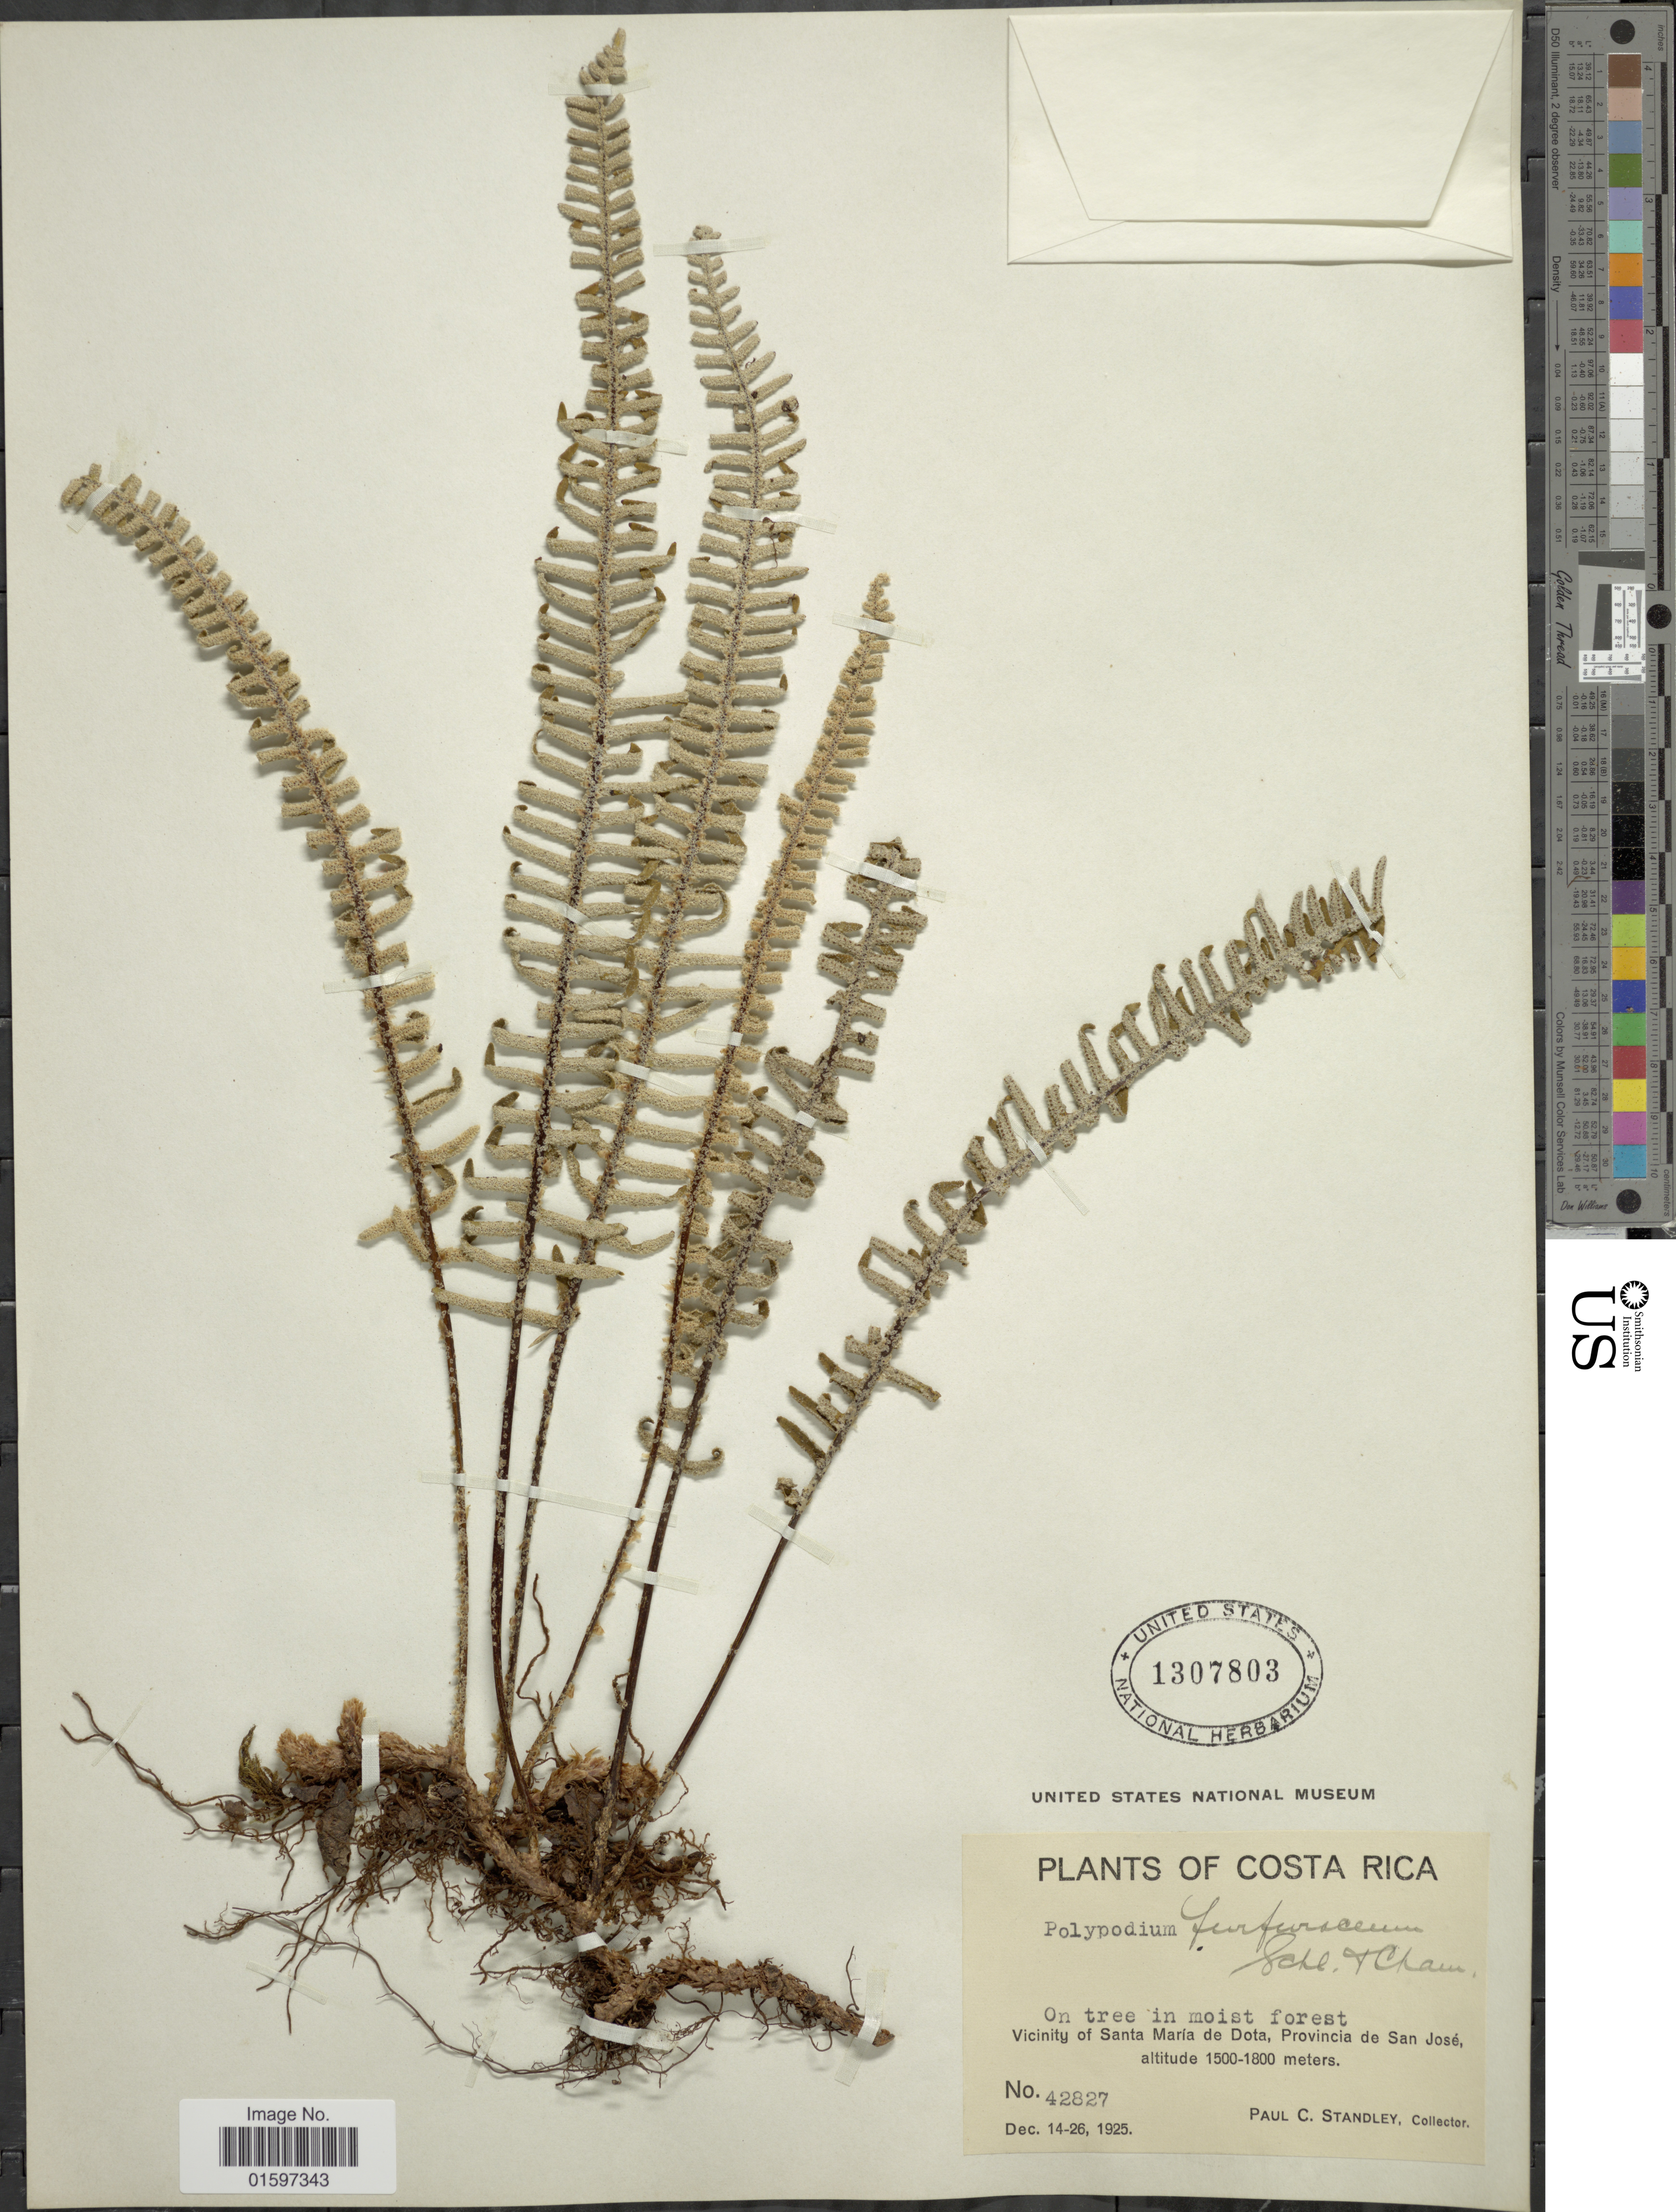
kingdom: Plantae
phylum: Tracheophyta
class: Polypodiopsida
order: Polypodiales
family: Polypodiaceae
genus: Pleopeltis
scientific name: Pleopeltis furfuracea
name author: (Schltdl. & Cham.) A.R. Sm. & Tejero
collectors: P. C. Standley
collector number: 42827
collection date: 1925-12-14/1925-12-26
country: Costa Rica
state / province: San José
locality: Vicinity of Santa María de Dota, Provincia de San José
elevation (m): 1500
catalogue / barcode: US 1307803